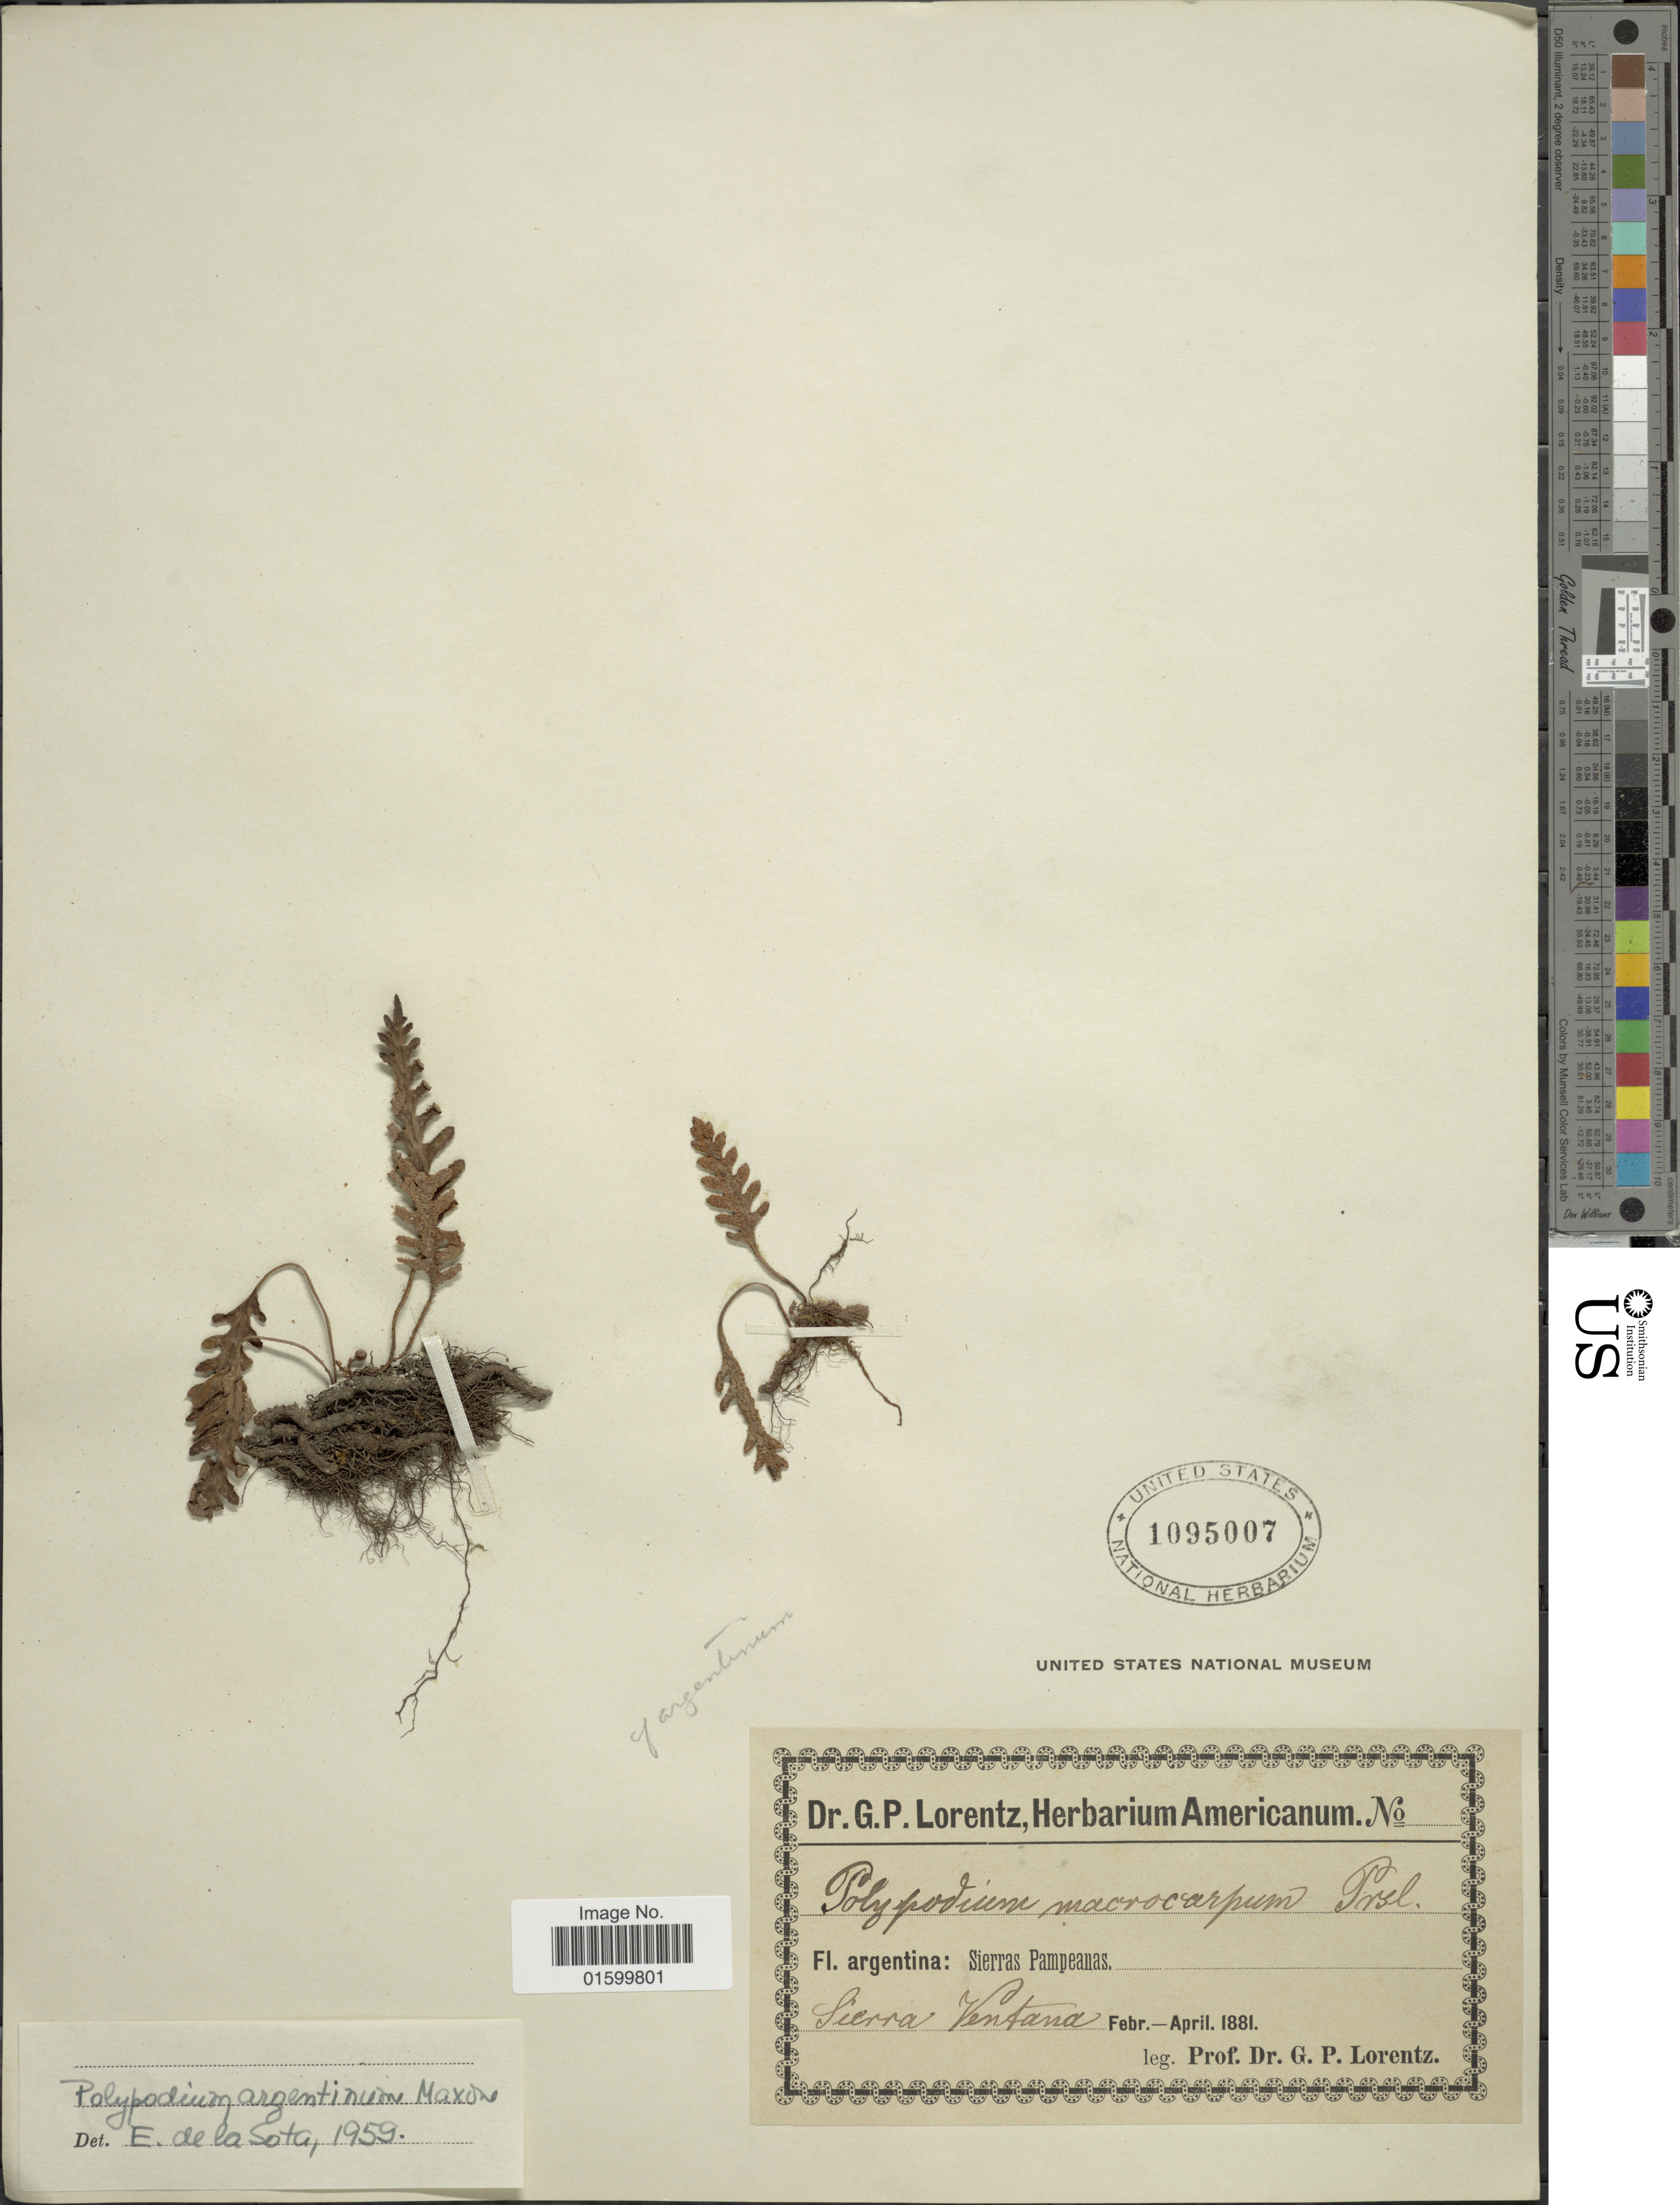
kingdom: Plantae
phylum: Tracheophyta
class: Polypodiopsida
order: Polypodiales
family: Polypodiaceae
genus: Pleopeltis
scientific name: Pleopeltis pinnatifida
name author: Gill.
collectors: P. G. Lorentz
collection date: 1881-02/1881-04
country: Argentina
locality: Sierras Pampeanas, Sierra Ventana.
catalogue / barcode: US 1095007